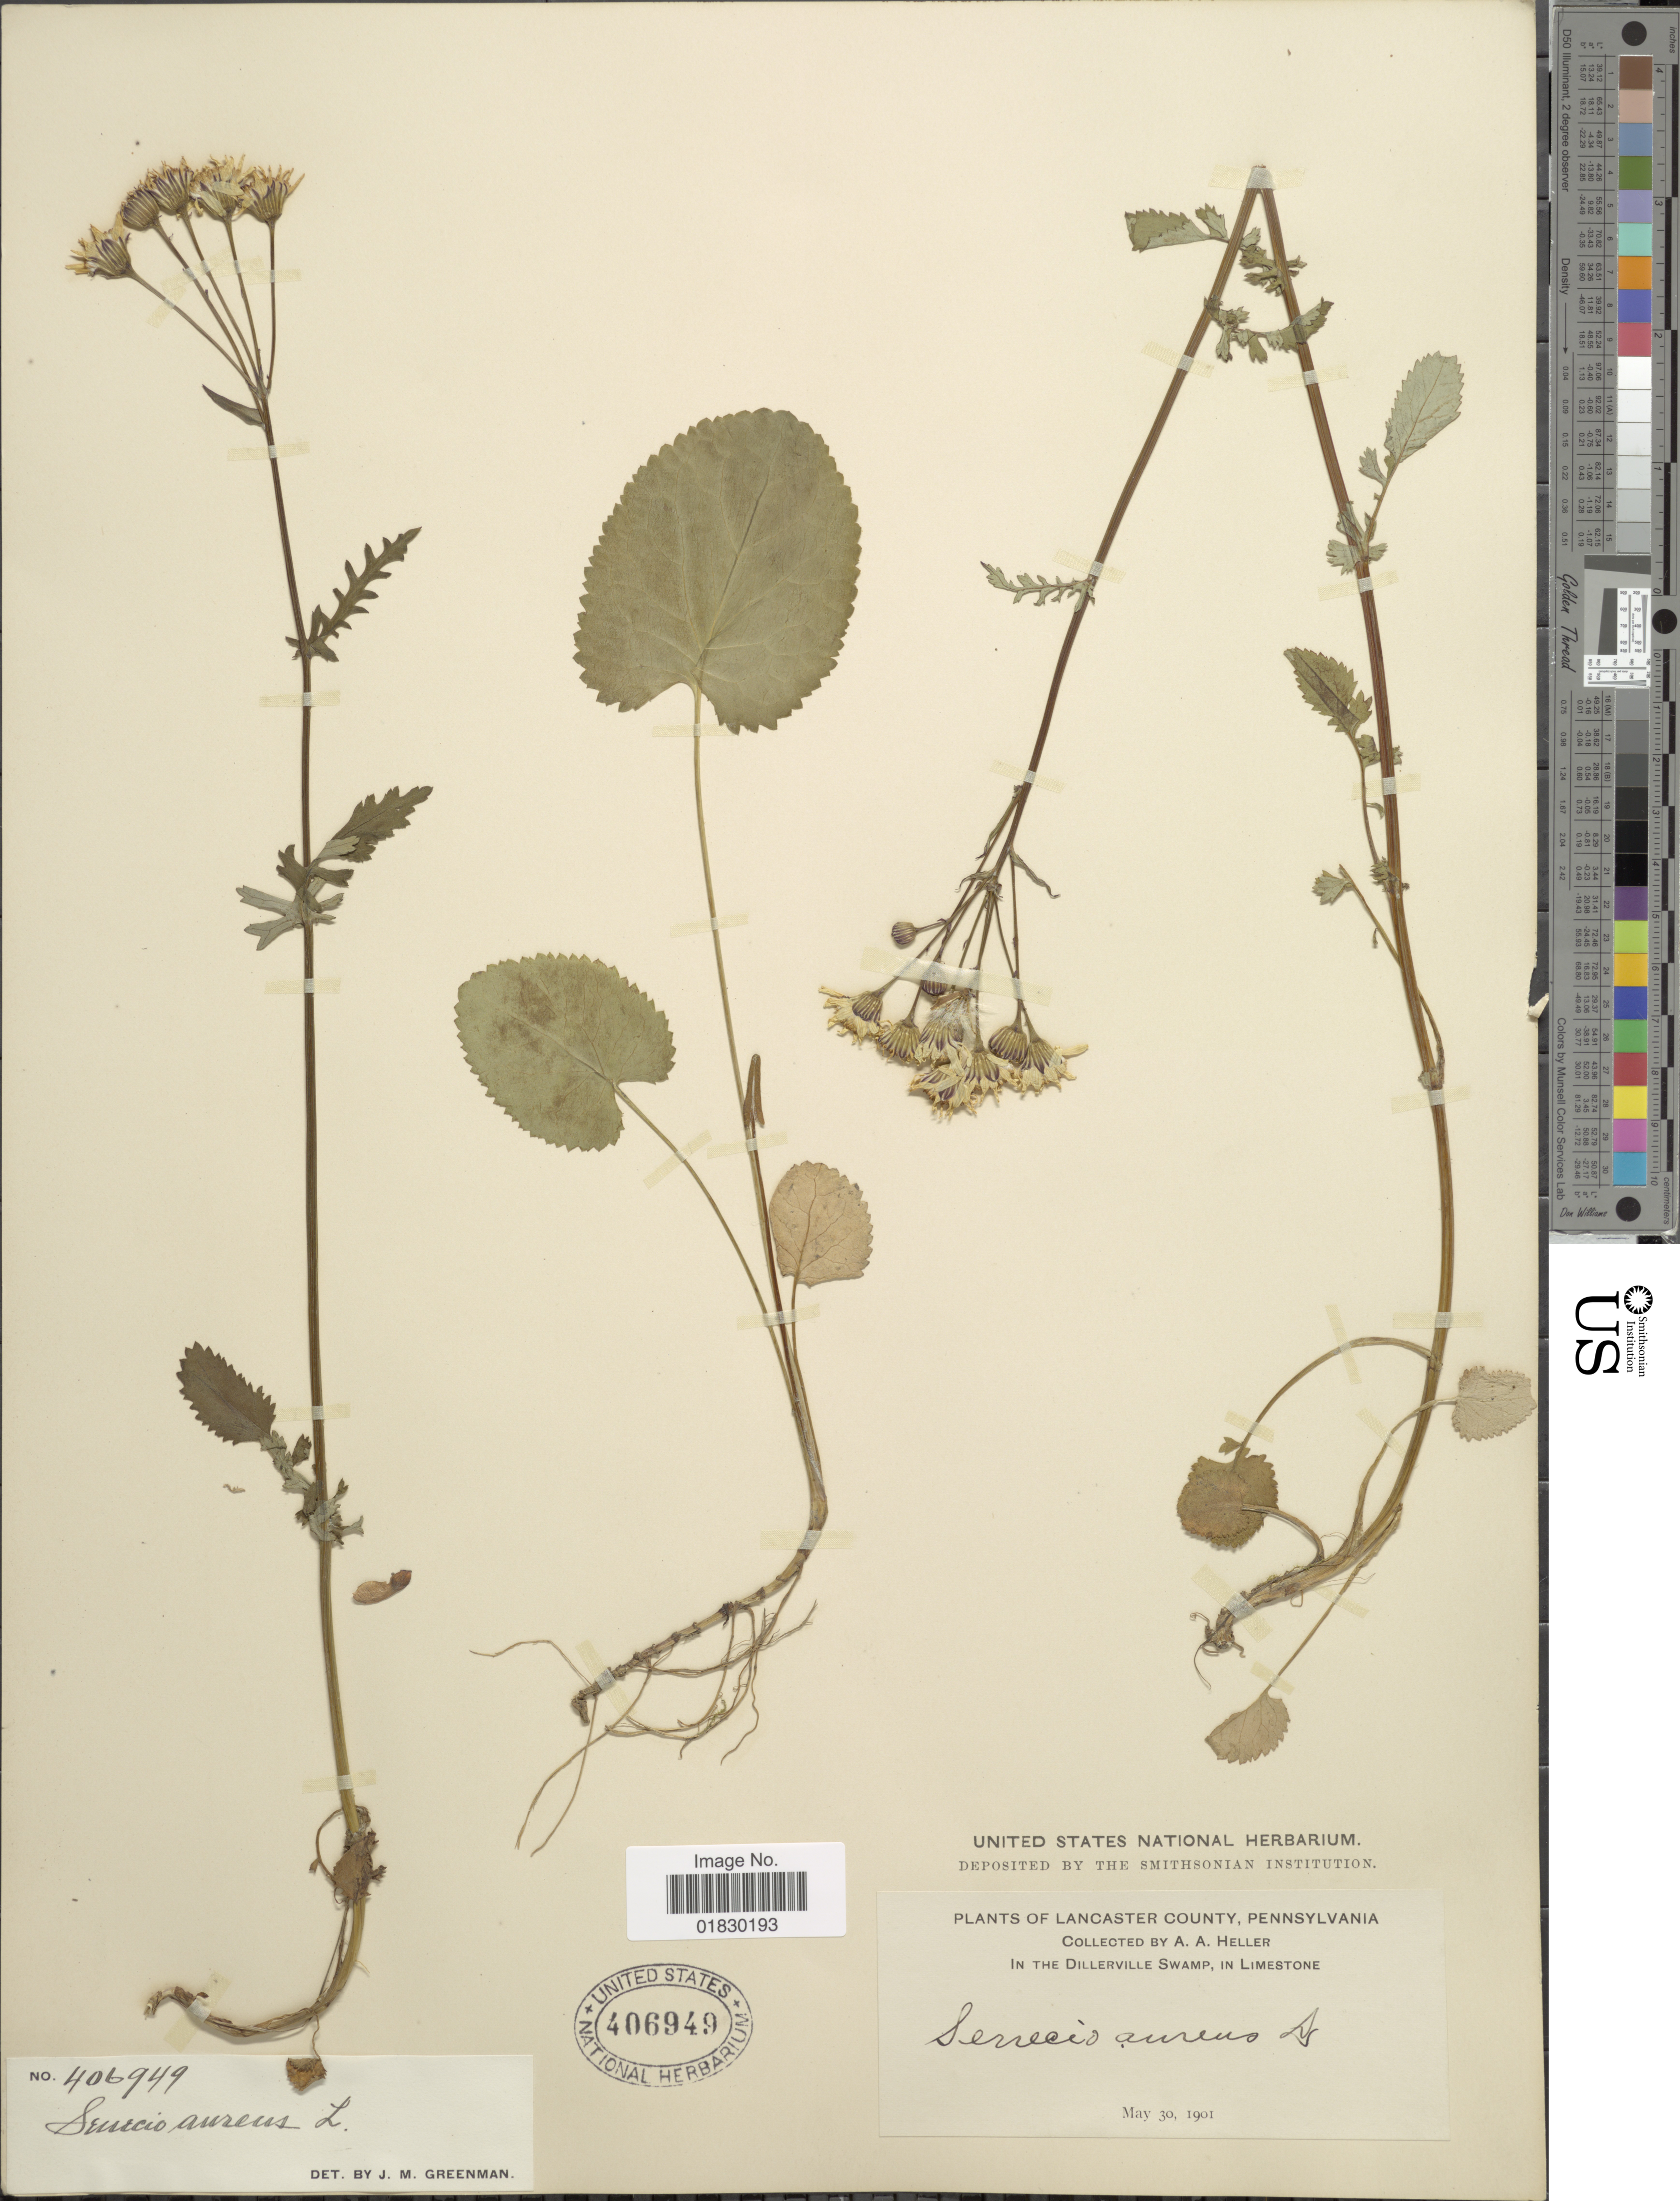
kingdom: Plantae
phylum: Tracheophyta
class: Magnoliopsida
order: Asterales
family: Asteraceae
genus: Packera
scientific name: Packera aurea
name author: (L.) Á. Löve & D. Löve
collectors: A. A. Heller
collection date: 1901-05-30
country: United States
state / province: Pennsylvania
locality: Lancaster County, In the Dillerville Swamp, in limestone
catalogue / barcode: US 406949